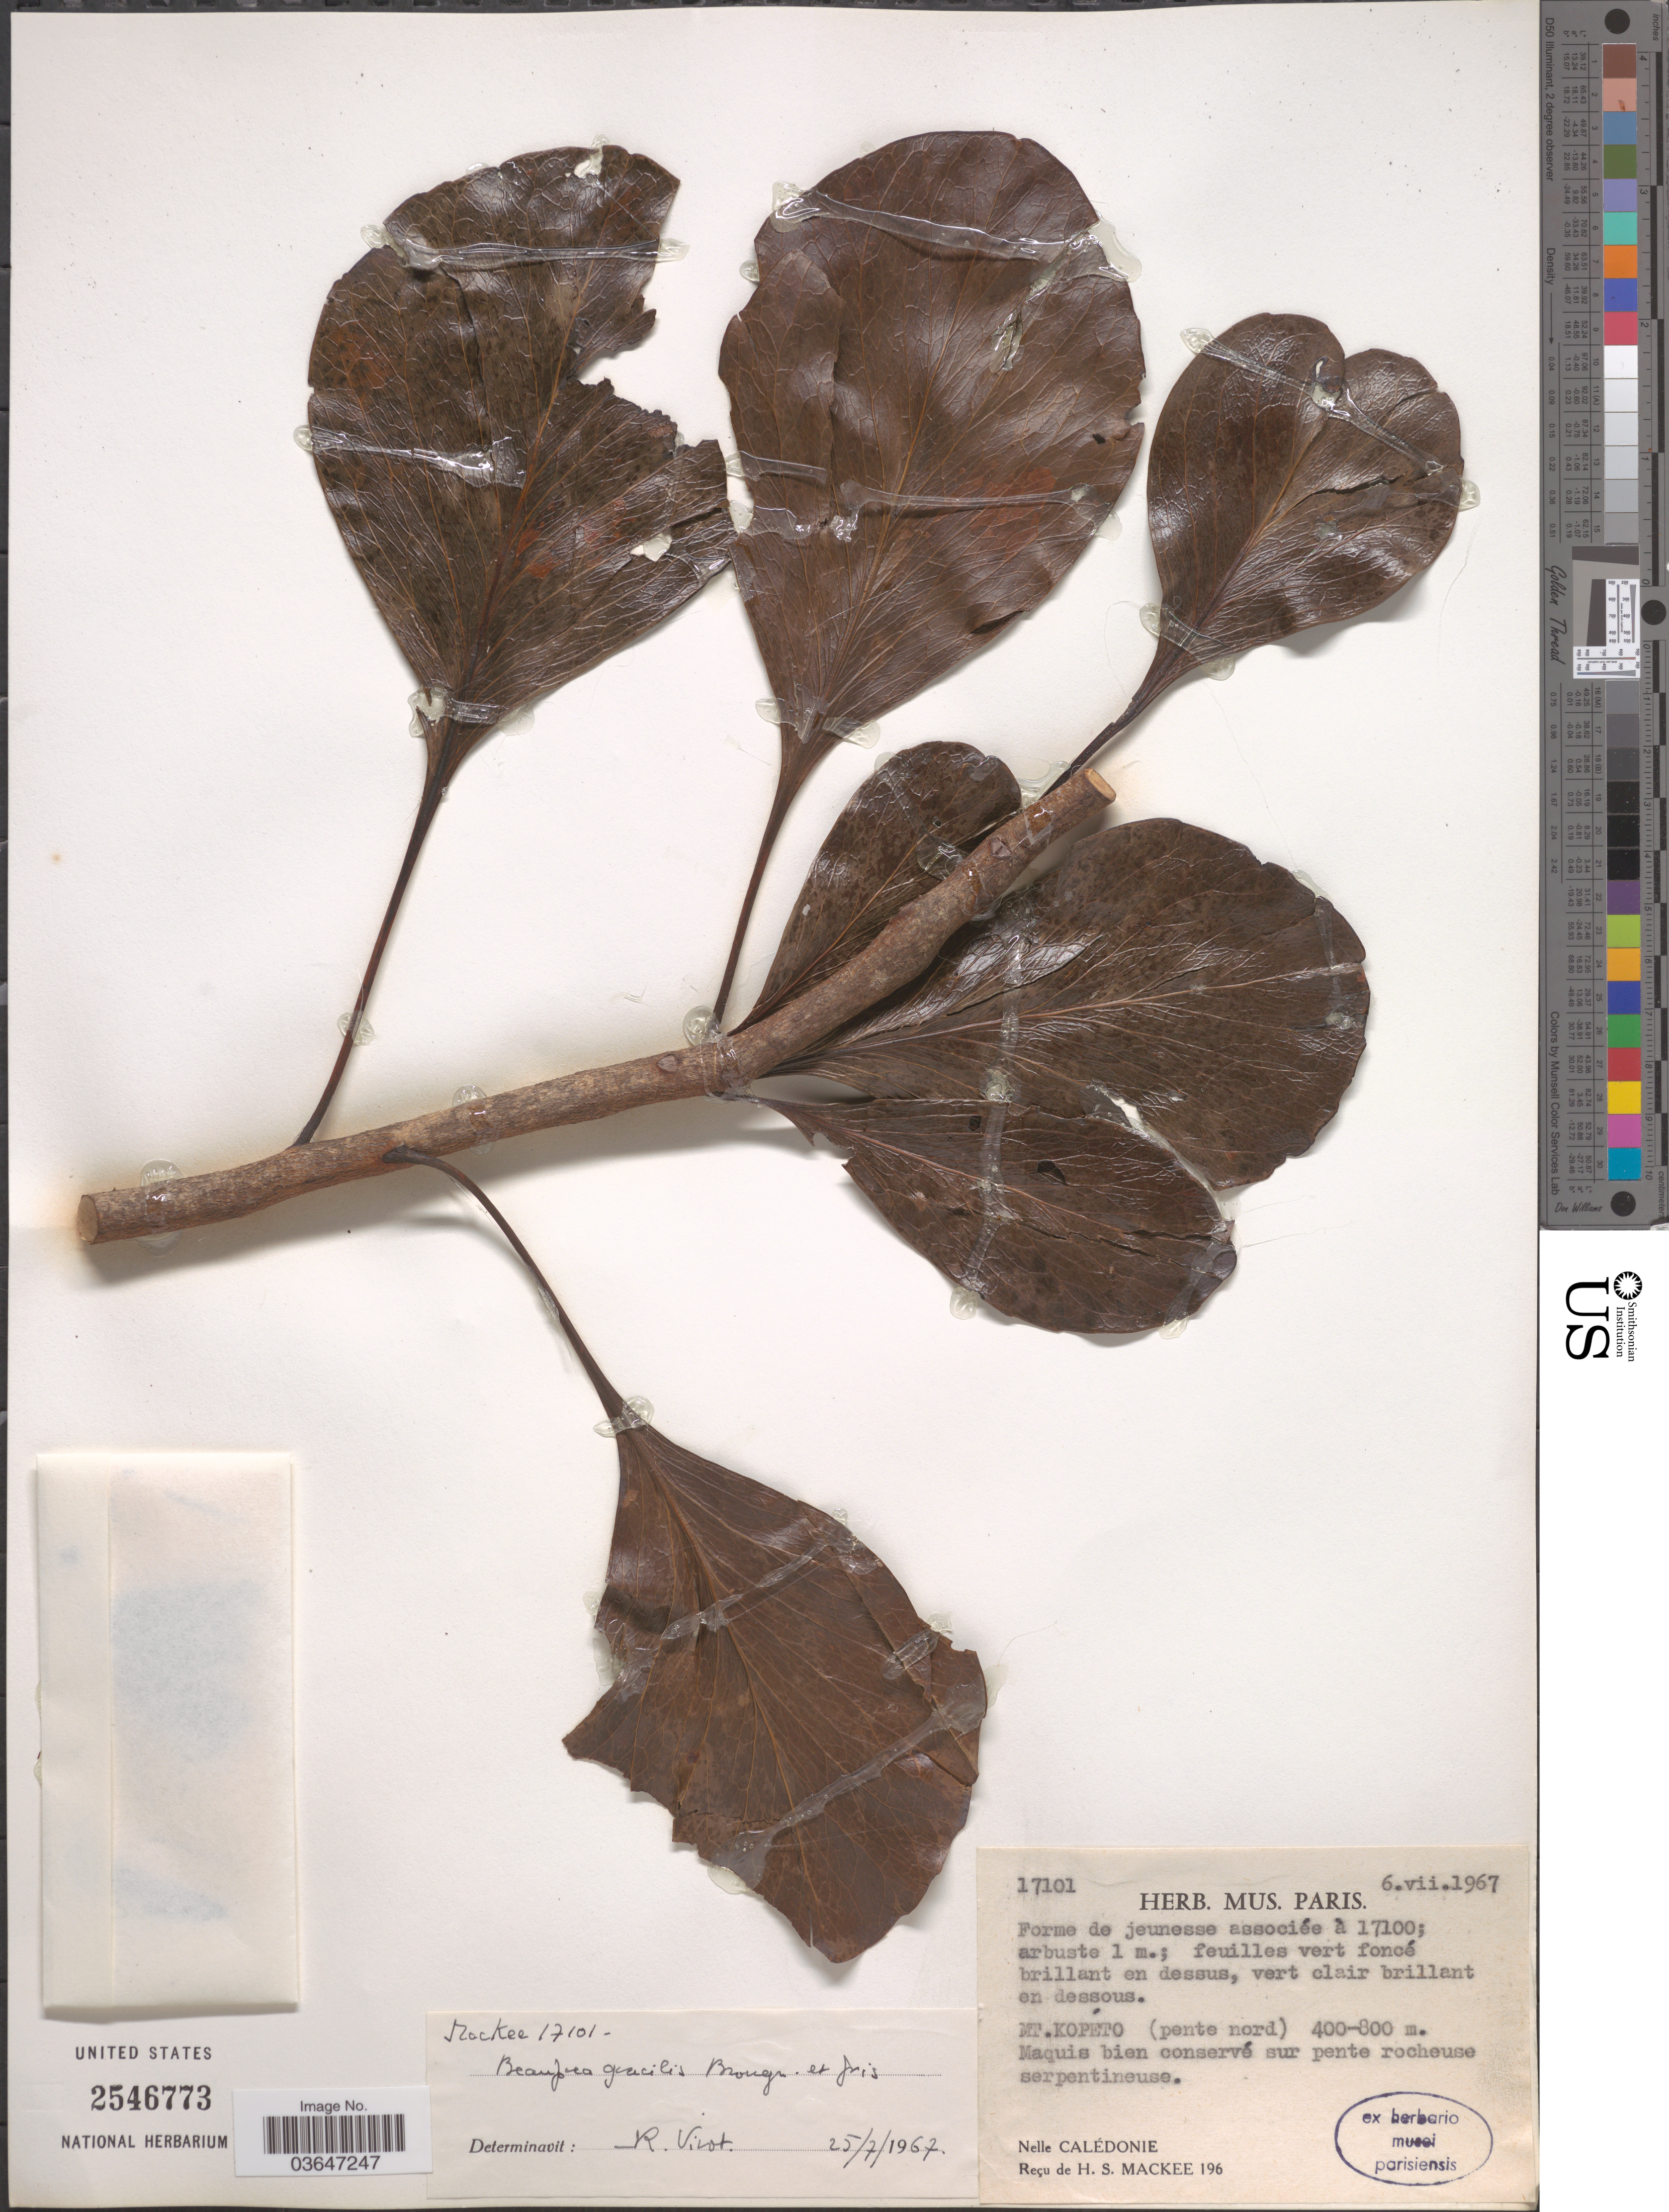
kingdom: Plantae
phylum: Tracheophyta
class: Magnoliopsida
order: Proteales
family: Proteaceae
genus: Beauprea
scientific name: Beauprea gracilis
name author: Brongn. & Gris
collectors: H. Mackee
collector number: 17101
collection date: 1967-07-06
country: New Caledonia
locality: Mt. Kopéto (pente nord).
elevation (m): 400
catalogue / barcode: US 2546773